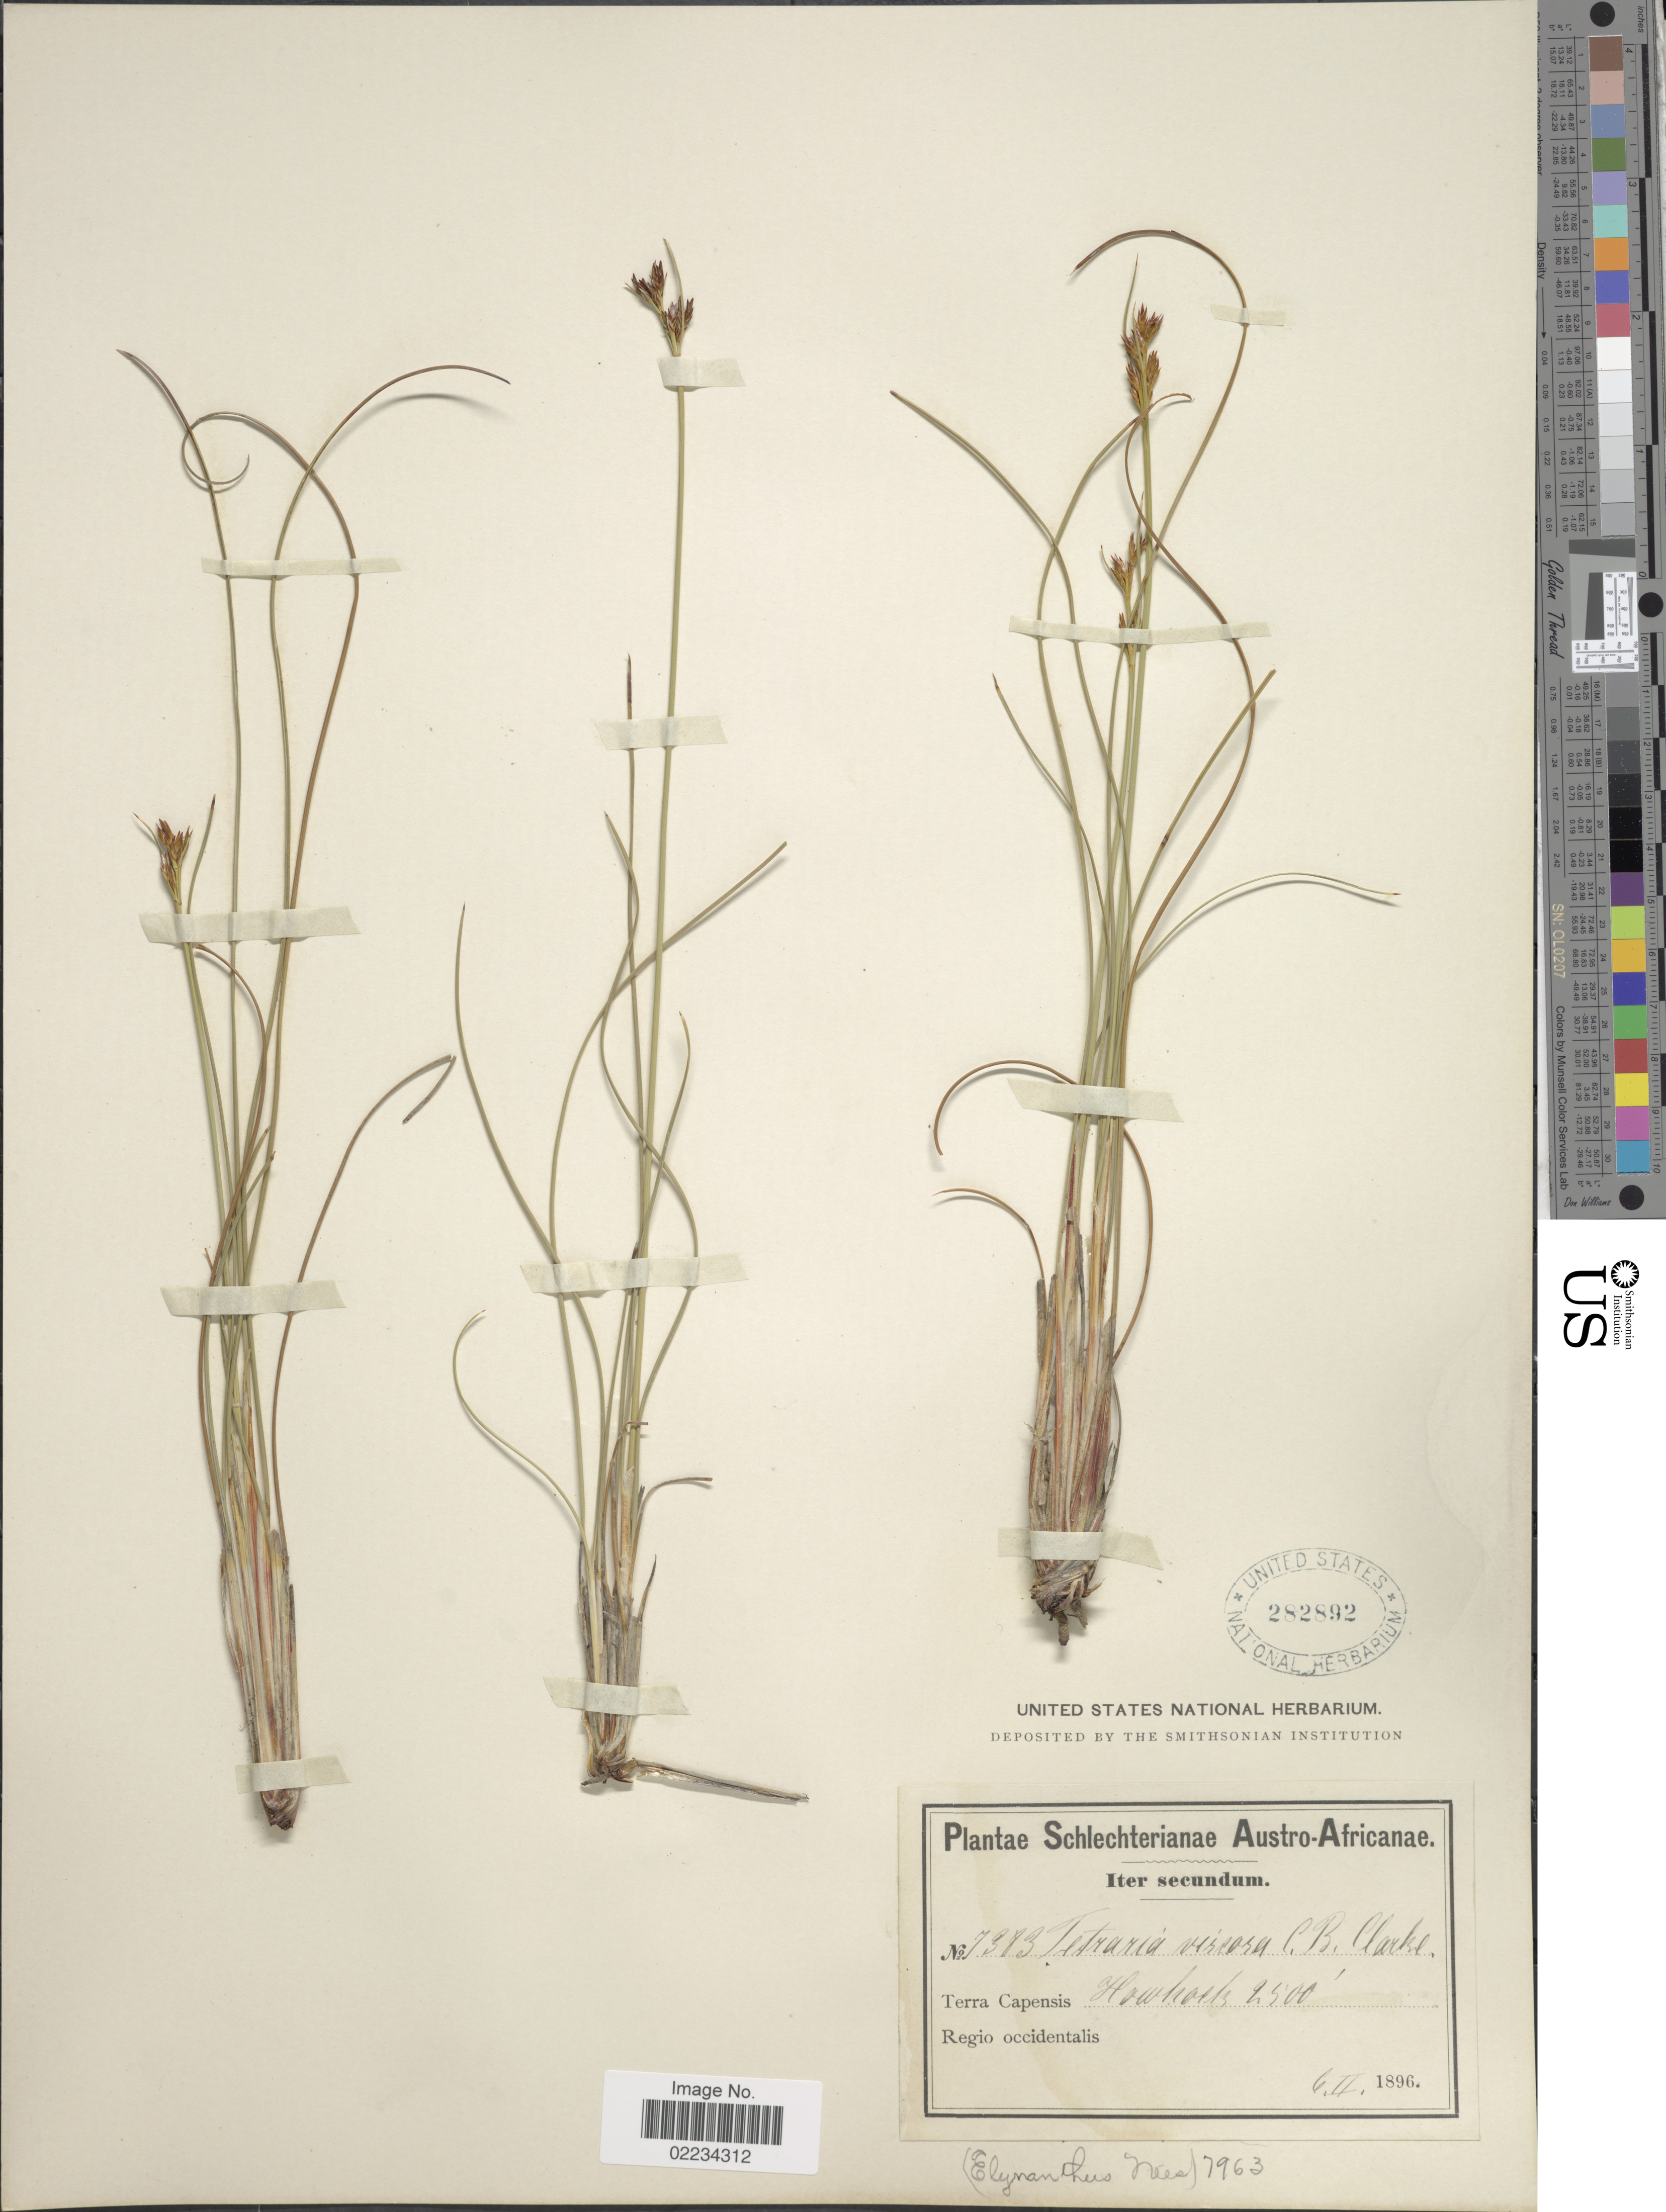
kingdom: Plantae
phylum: Tracheophyta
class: Liliopsida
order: Poales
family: Cyperaceae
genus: Schoenus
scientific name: Schoenus compar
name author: L.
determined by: Strong, Mark T., (BOT), Smithsonian Institution - National Museum of Natural History (UNITED STATES)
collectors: Schlechter, --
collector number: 7383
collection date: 1896-02-06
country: South Africa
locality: Austro-Africanae, Iter secundum, Terra Capensis, How Hoek, Regio occidentalis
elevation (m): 762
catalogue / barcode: US 282892